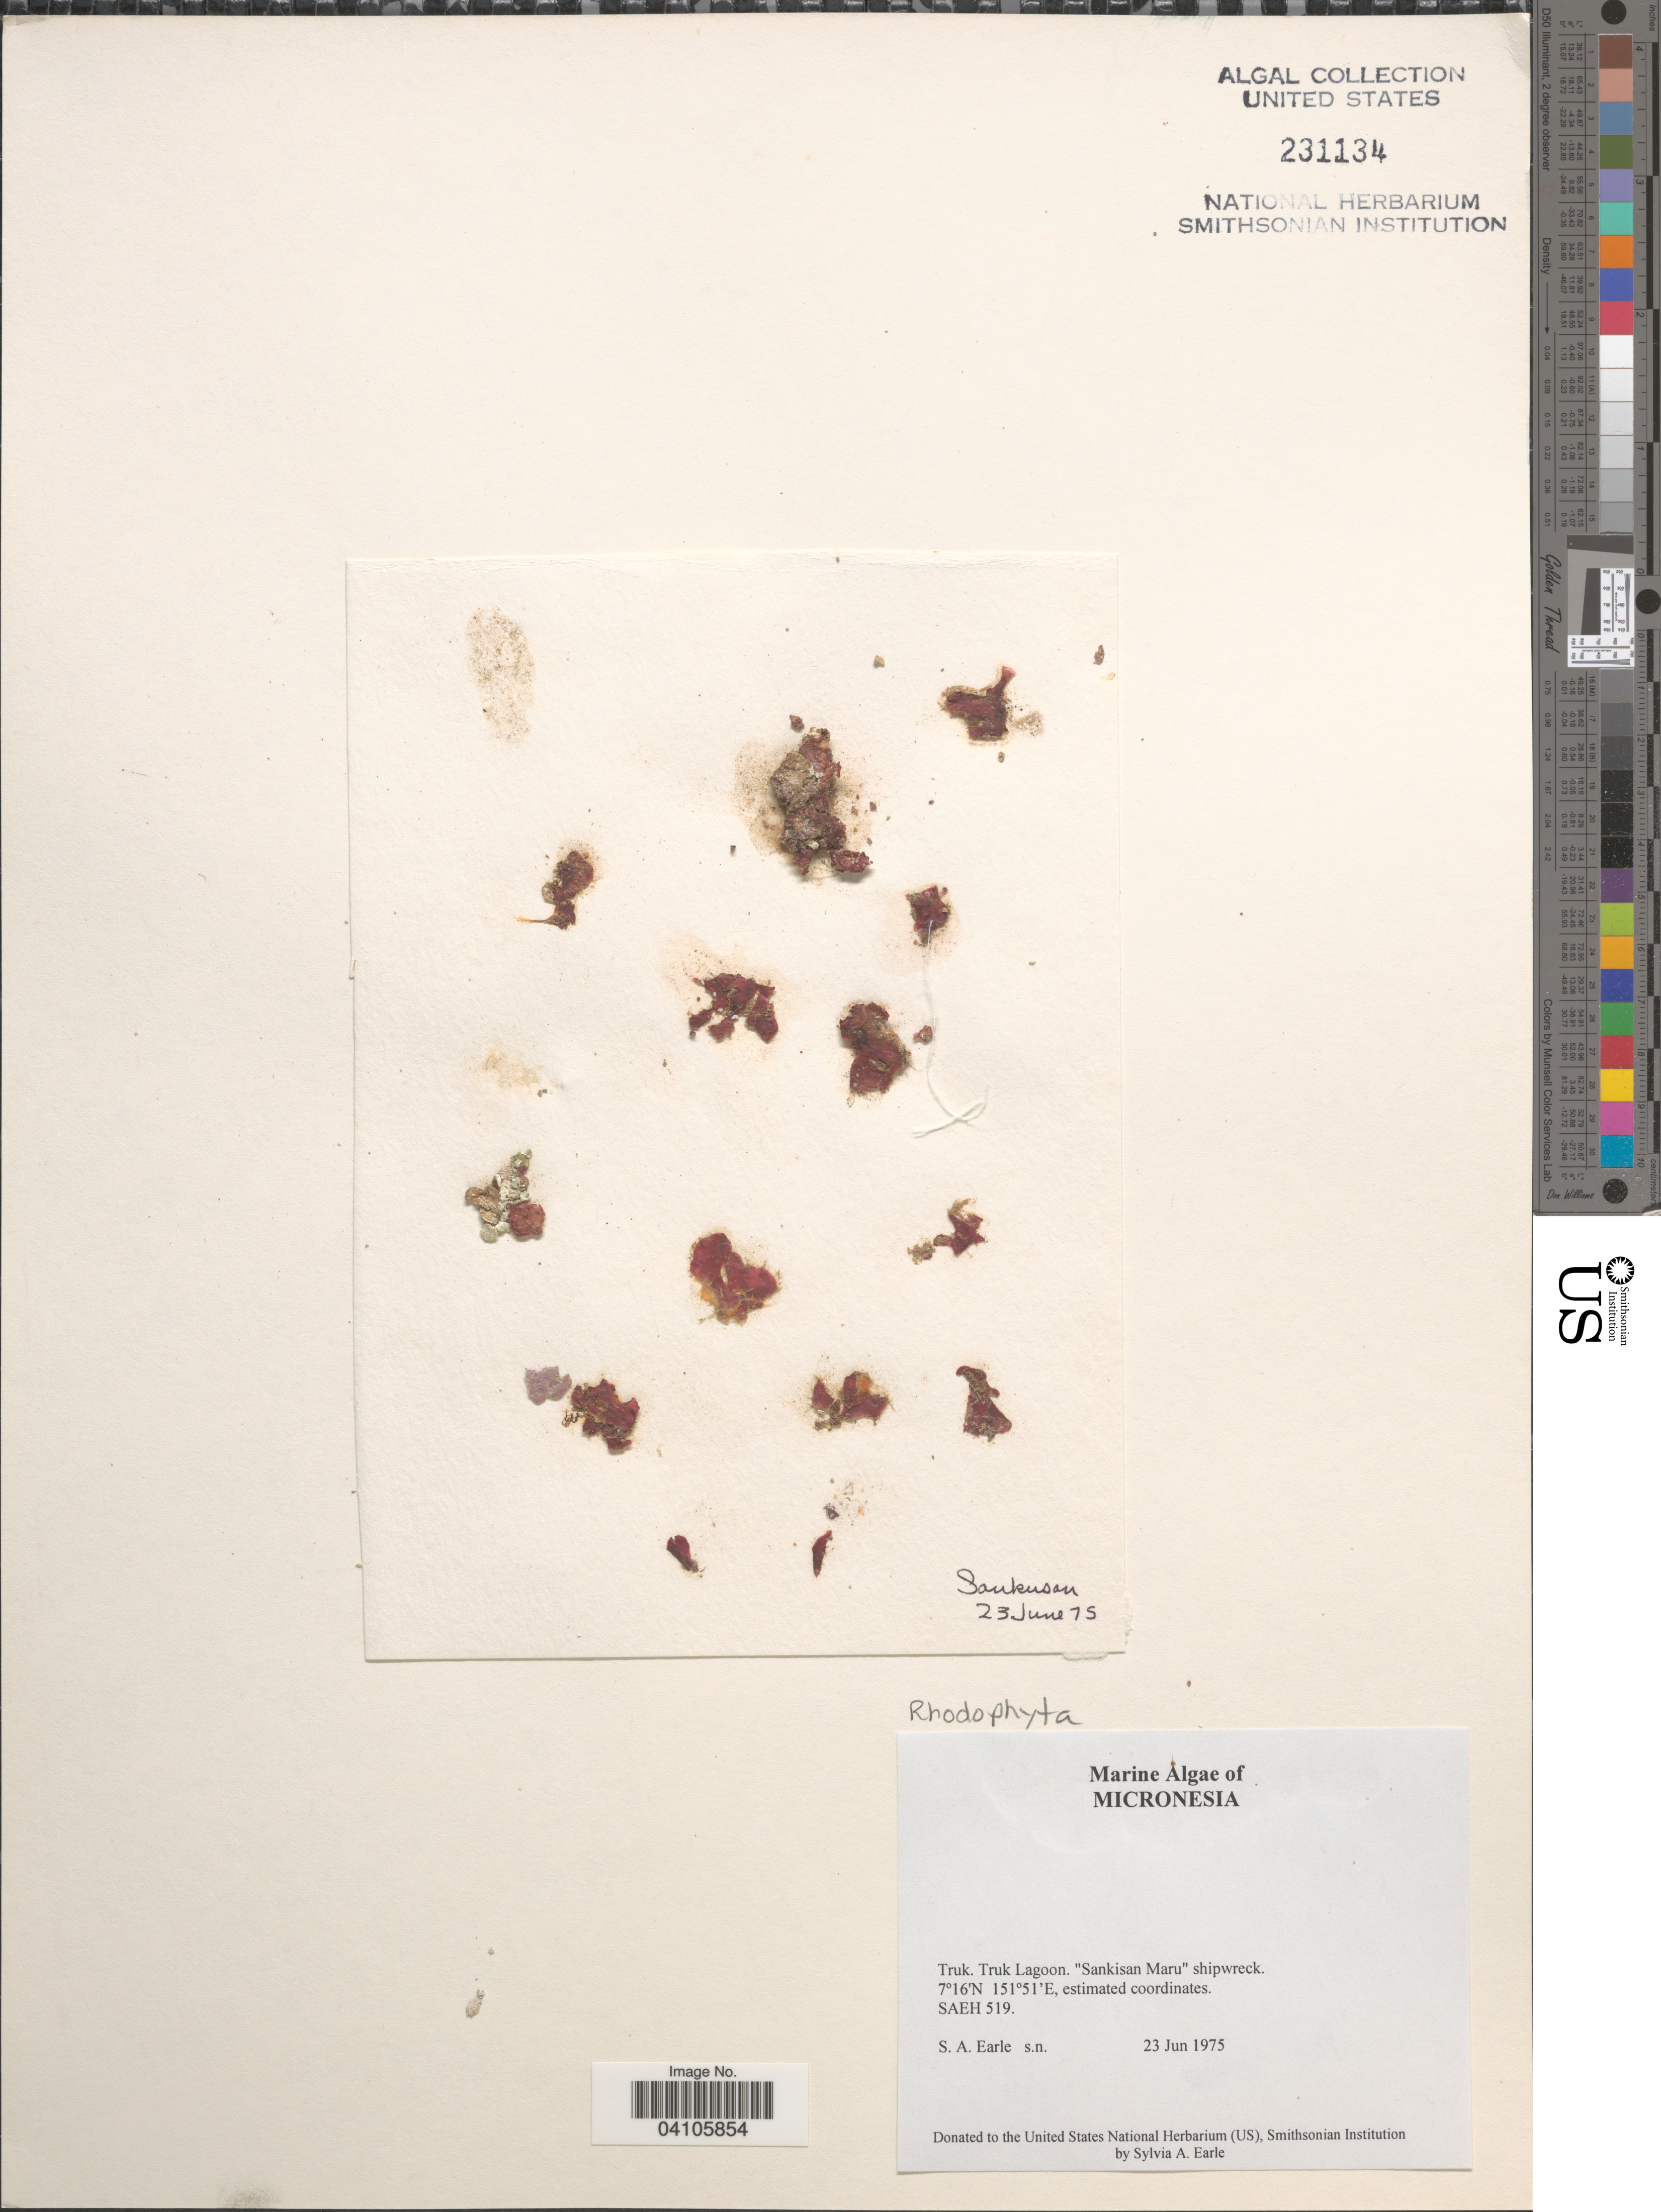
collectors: S. A. Earle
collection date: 1975-06-23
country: Micronesia, Federated States of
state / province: Truk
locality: Truk Lagoon. "Sankisan Maru" shipwreck.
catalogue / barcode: US 231134